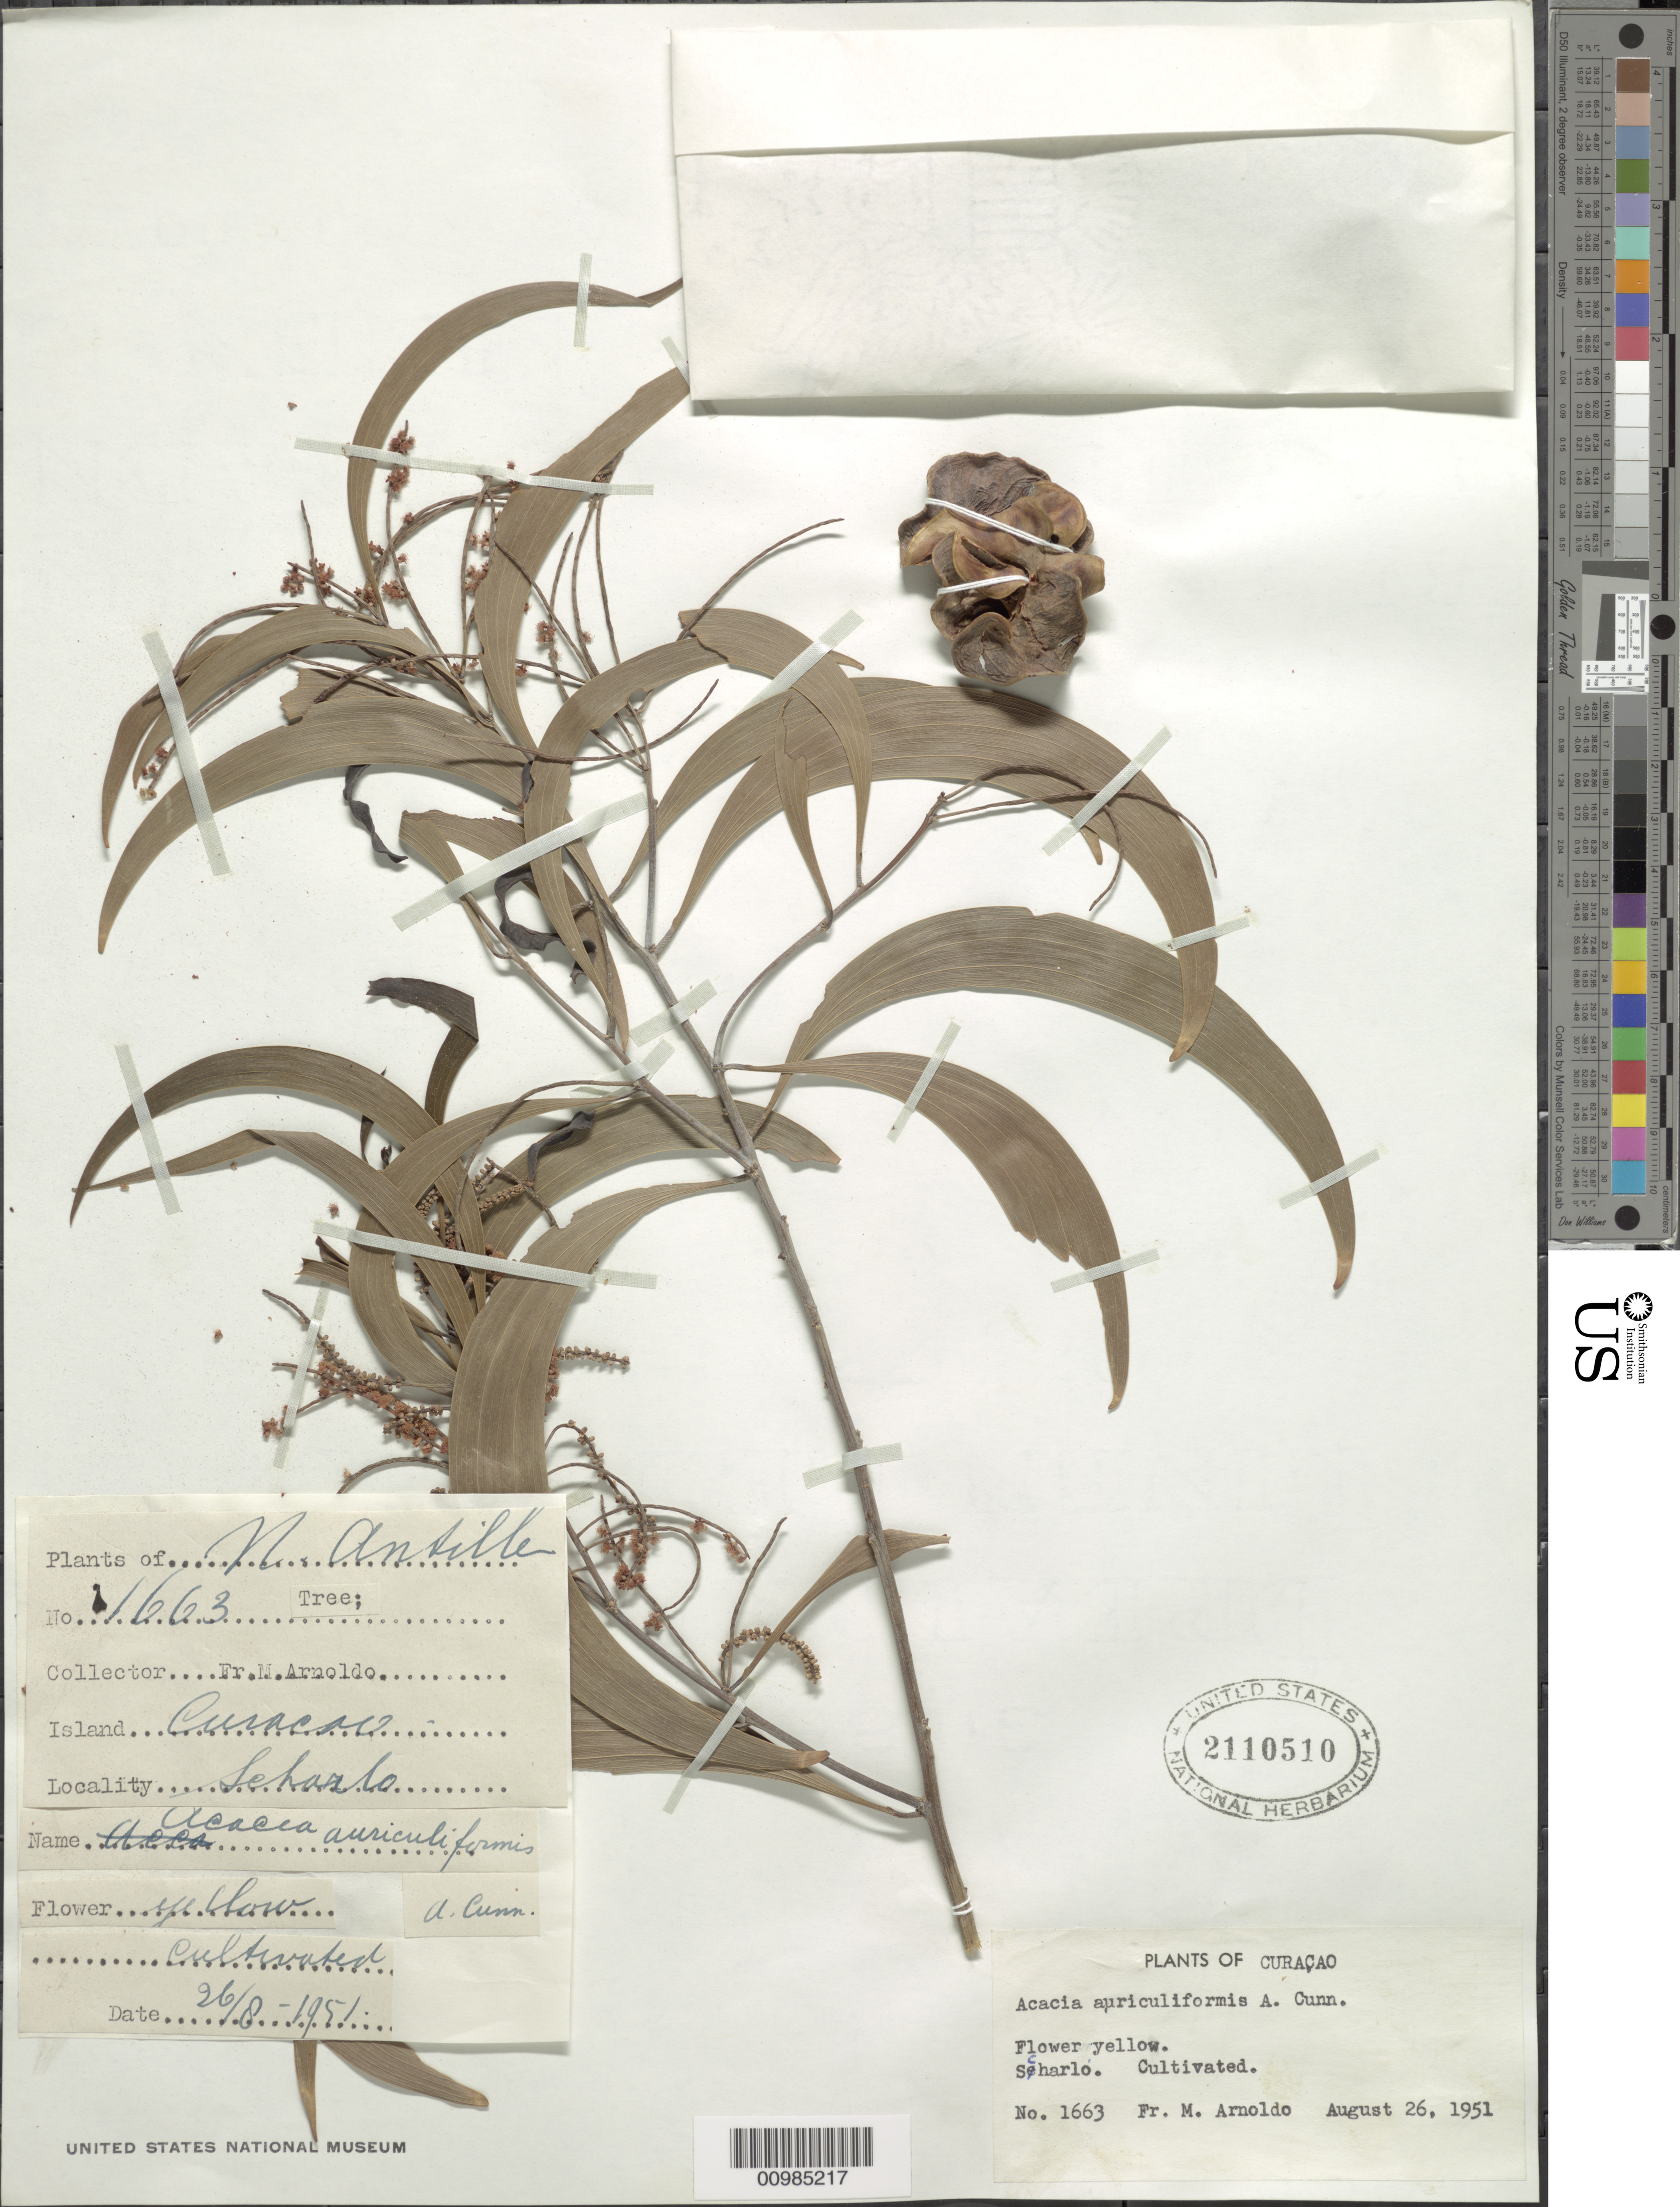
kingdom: Plantae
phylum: Tracheophyta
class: Magnoliopsida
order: Fabales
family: Fabaceae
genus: Acacia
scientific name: Acacia auriculiformis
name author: A. Cunn. ex Benth.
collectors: N. Arnoldo-Broeders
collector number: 1663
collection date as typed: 26 Aug 1951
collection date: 1951-08-26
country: Curaçao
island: Curaçao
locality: Scharlo.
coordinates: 0 N, 0 E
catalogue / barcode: US 2110510